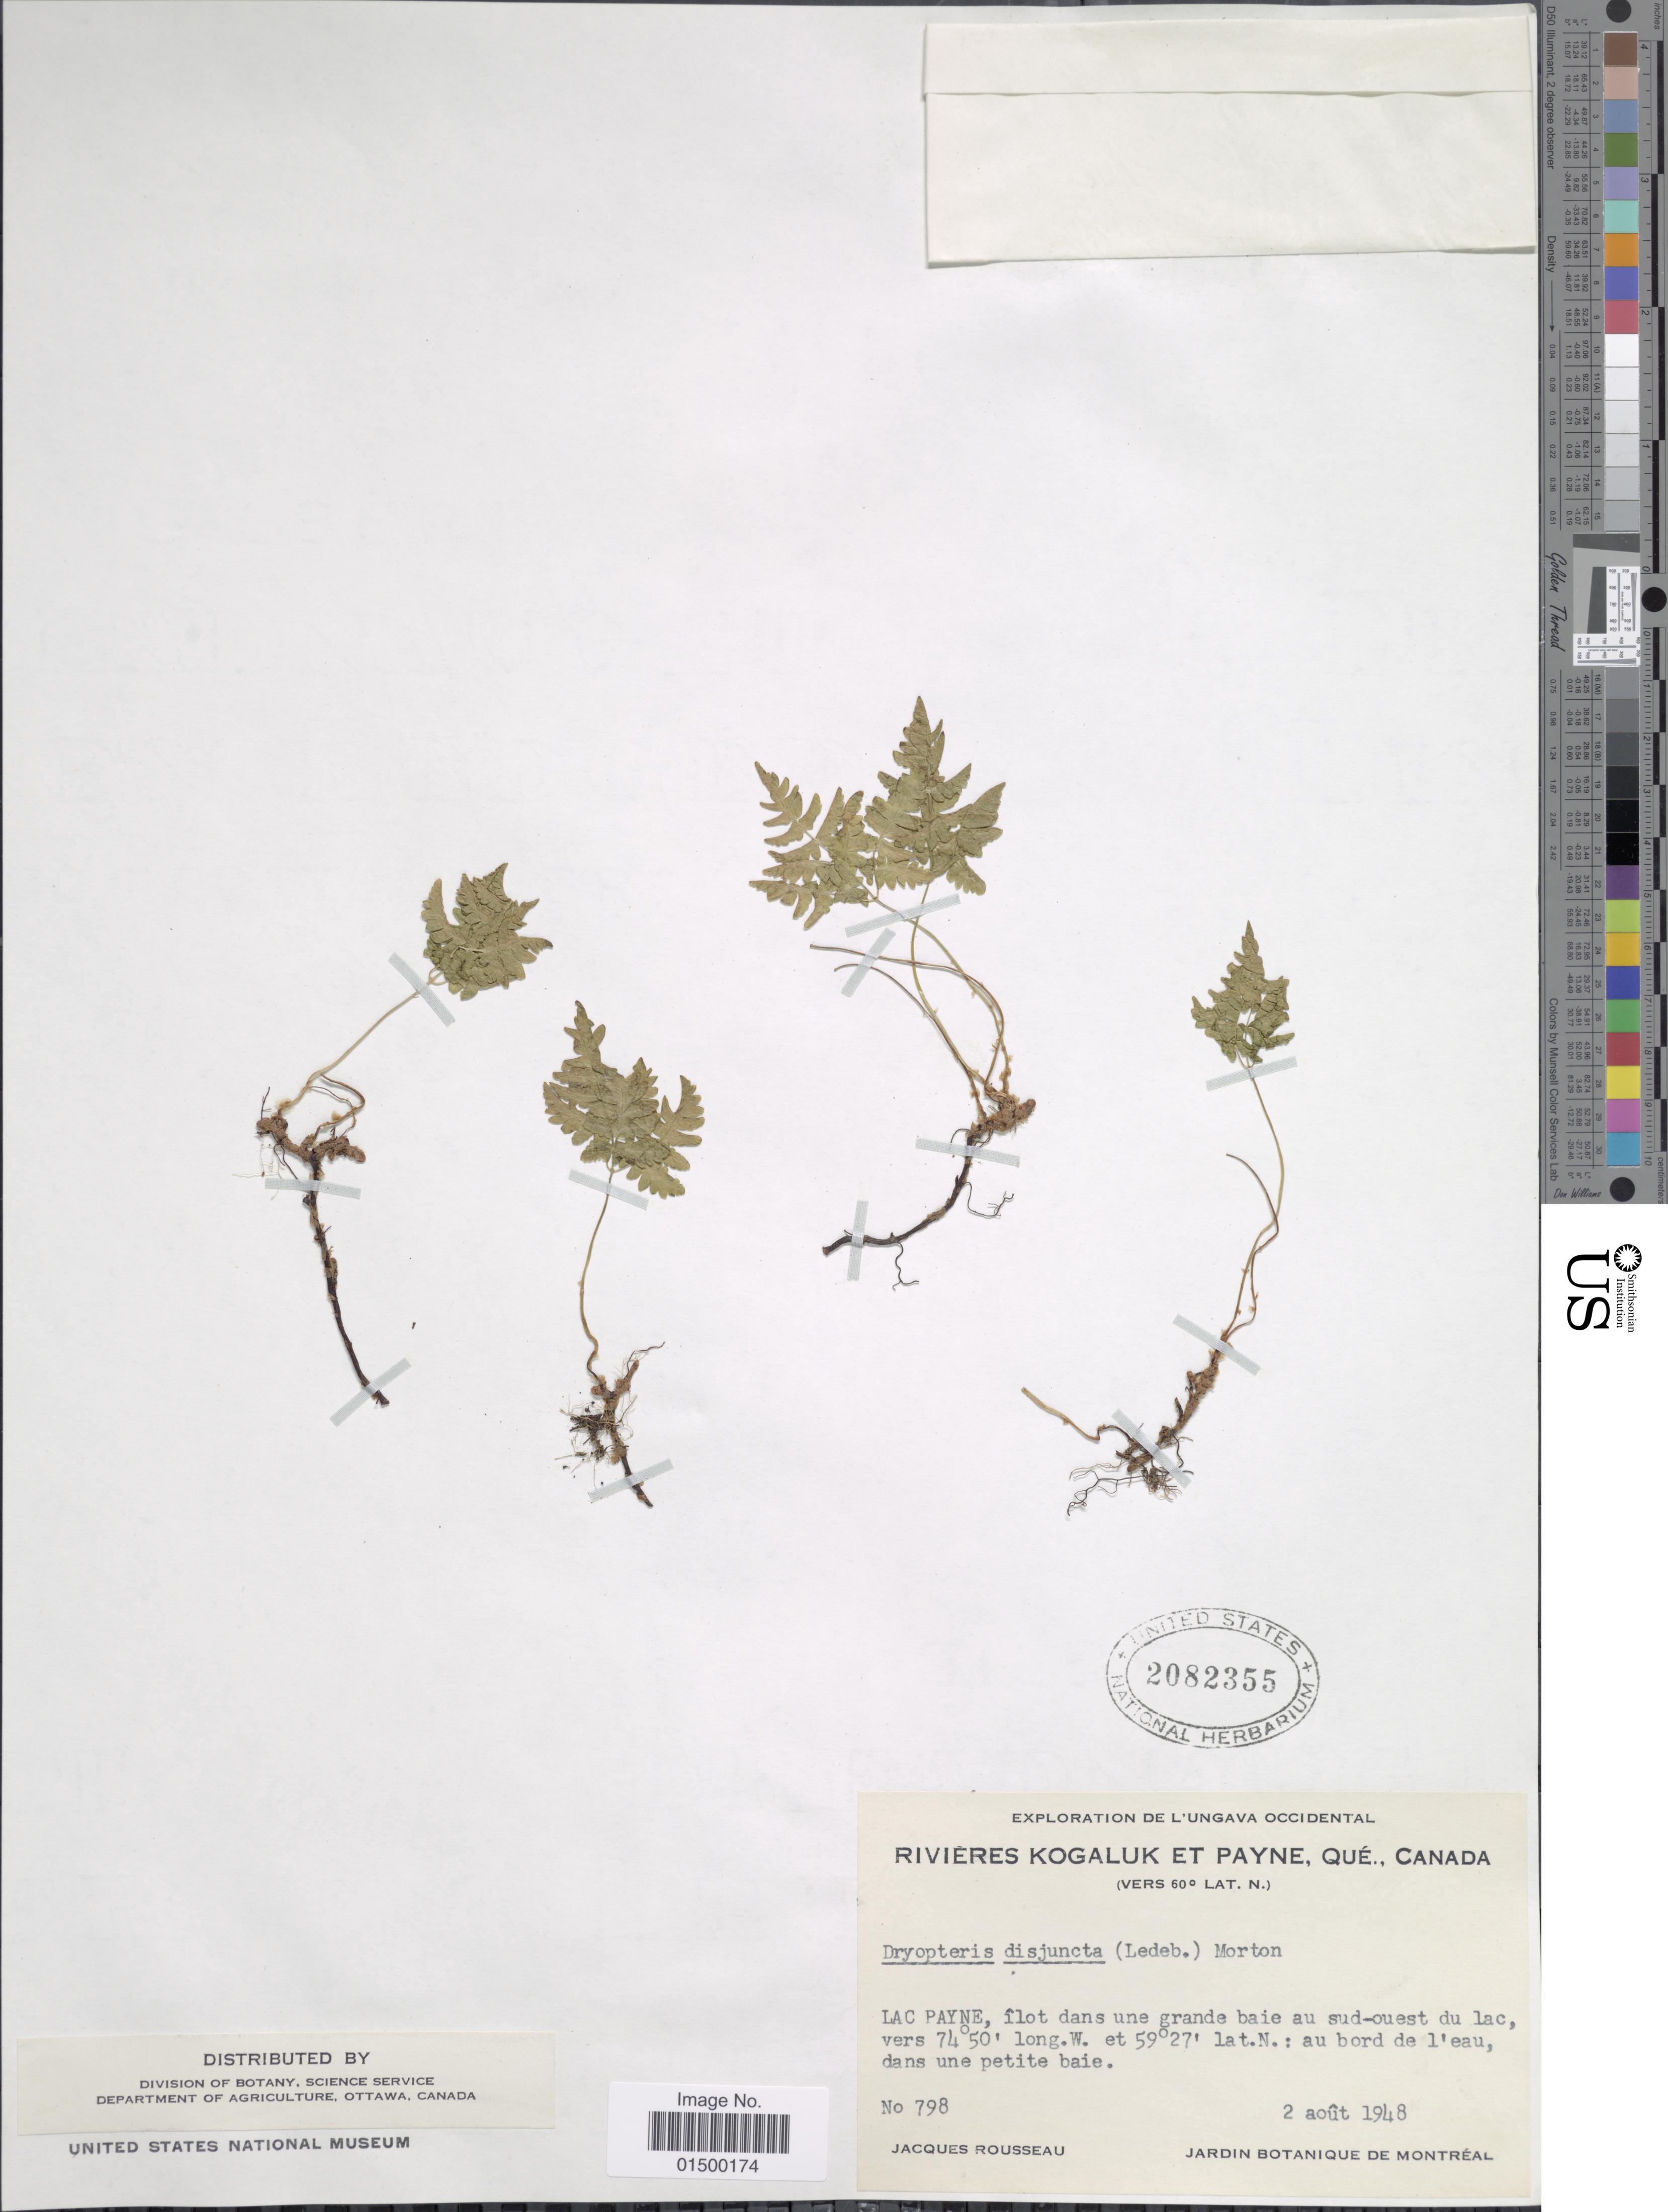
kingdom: Plantae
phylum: Tracheophyta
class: Polypodiopsida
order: Polypodiales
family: Cystopteridaceae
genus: Gymnocarpium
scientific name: Gymnocarpium disjunctum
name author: (Rupr.) Ching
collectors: J. Rousseau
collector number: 789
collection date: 1948-08-02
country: Canada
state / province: Quebec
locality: Rivieres Kogaluk et Payne, Que., Canada. Lac Payne, Flot dans une grande baie au sud-ouest de lac.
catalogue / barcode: US 2082355